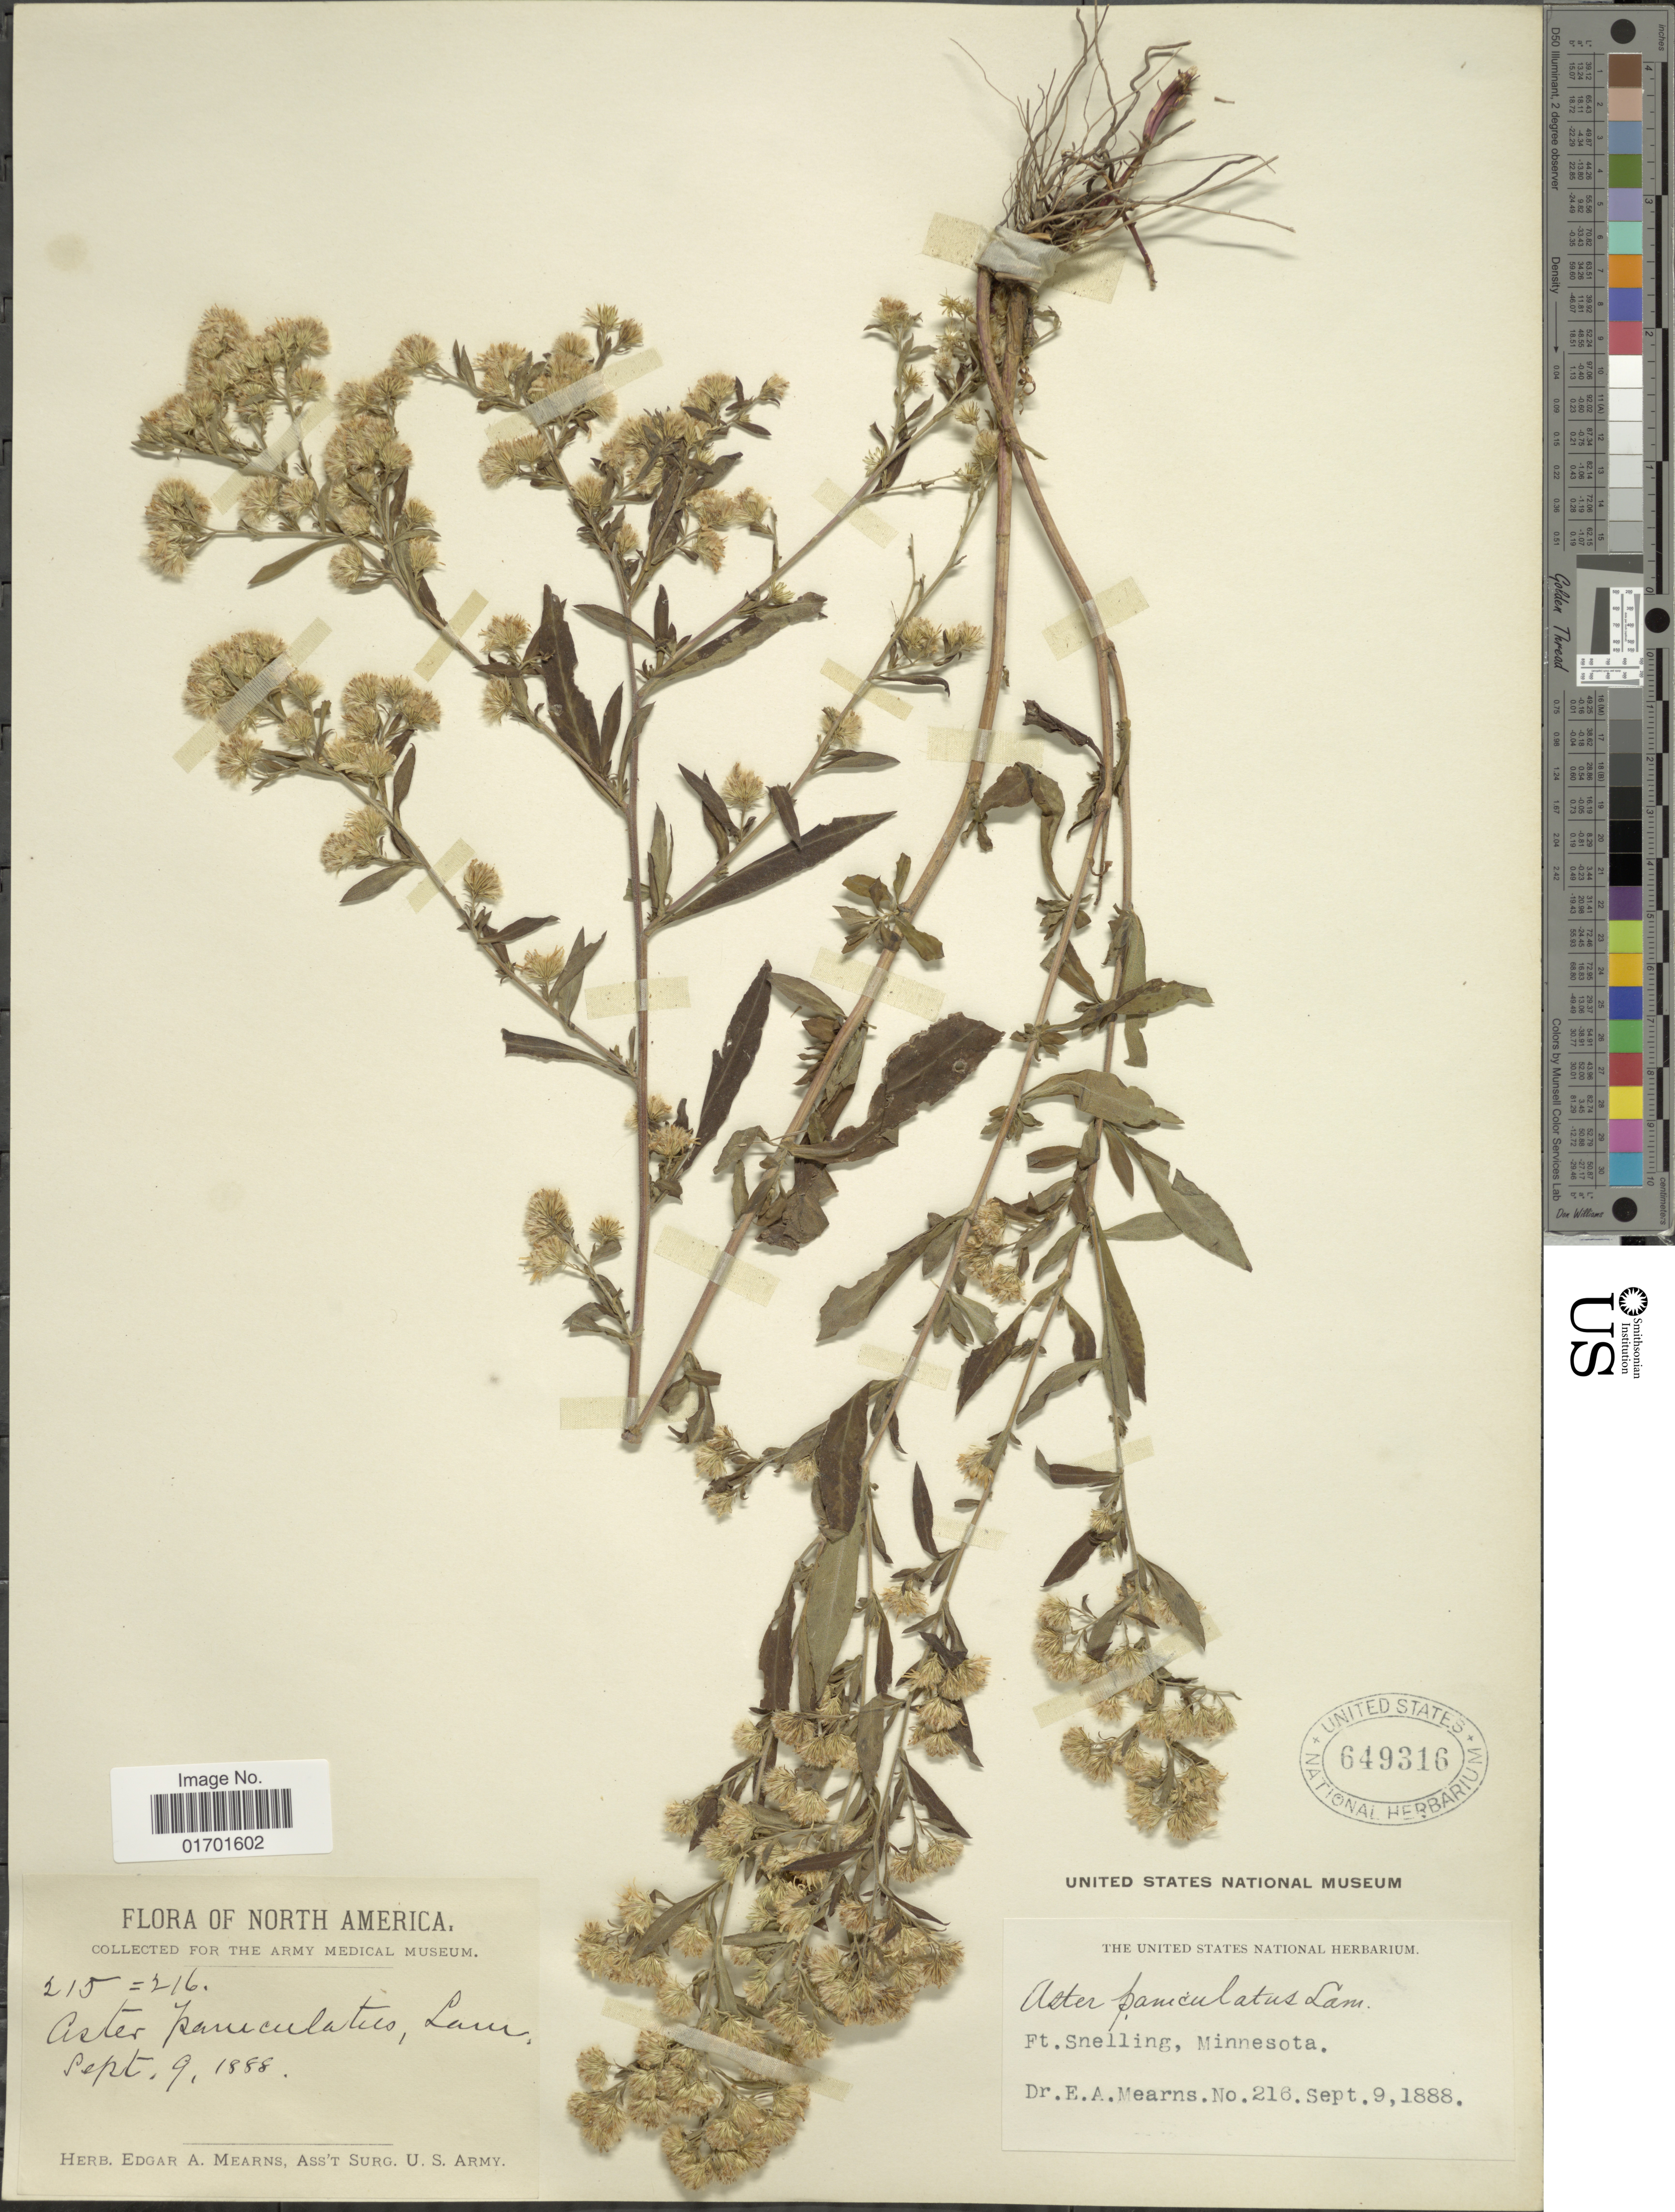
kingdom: Plantae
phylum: Tracheophyta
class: Magnoliopsida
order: Asterales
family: Asteraceae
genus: Symphyotrichum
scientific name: Symphyotrichum lanceolatum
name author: (Willd.) G.L. Nesom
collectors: E. A. Mearns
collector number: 216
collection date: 1886-09-09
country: United States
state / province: Minnesota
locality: Ft. Snelling.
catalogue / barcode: US 649316